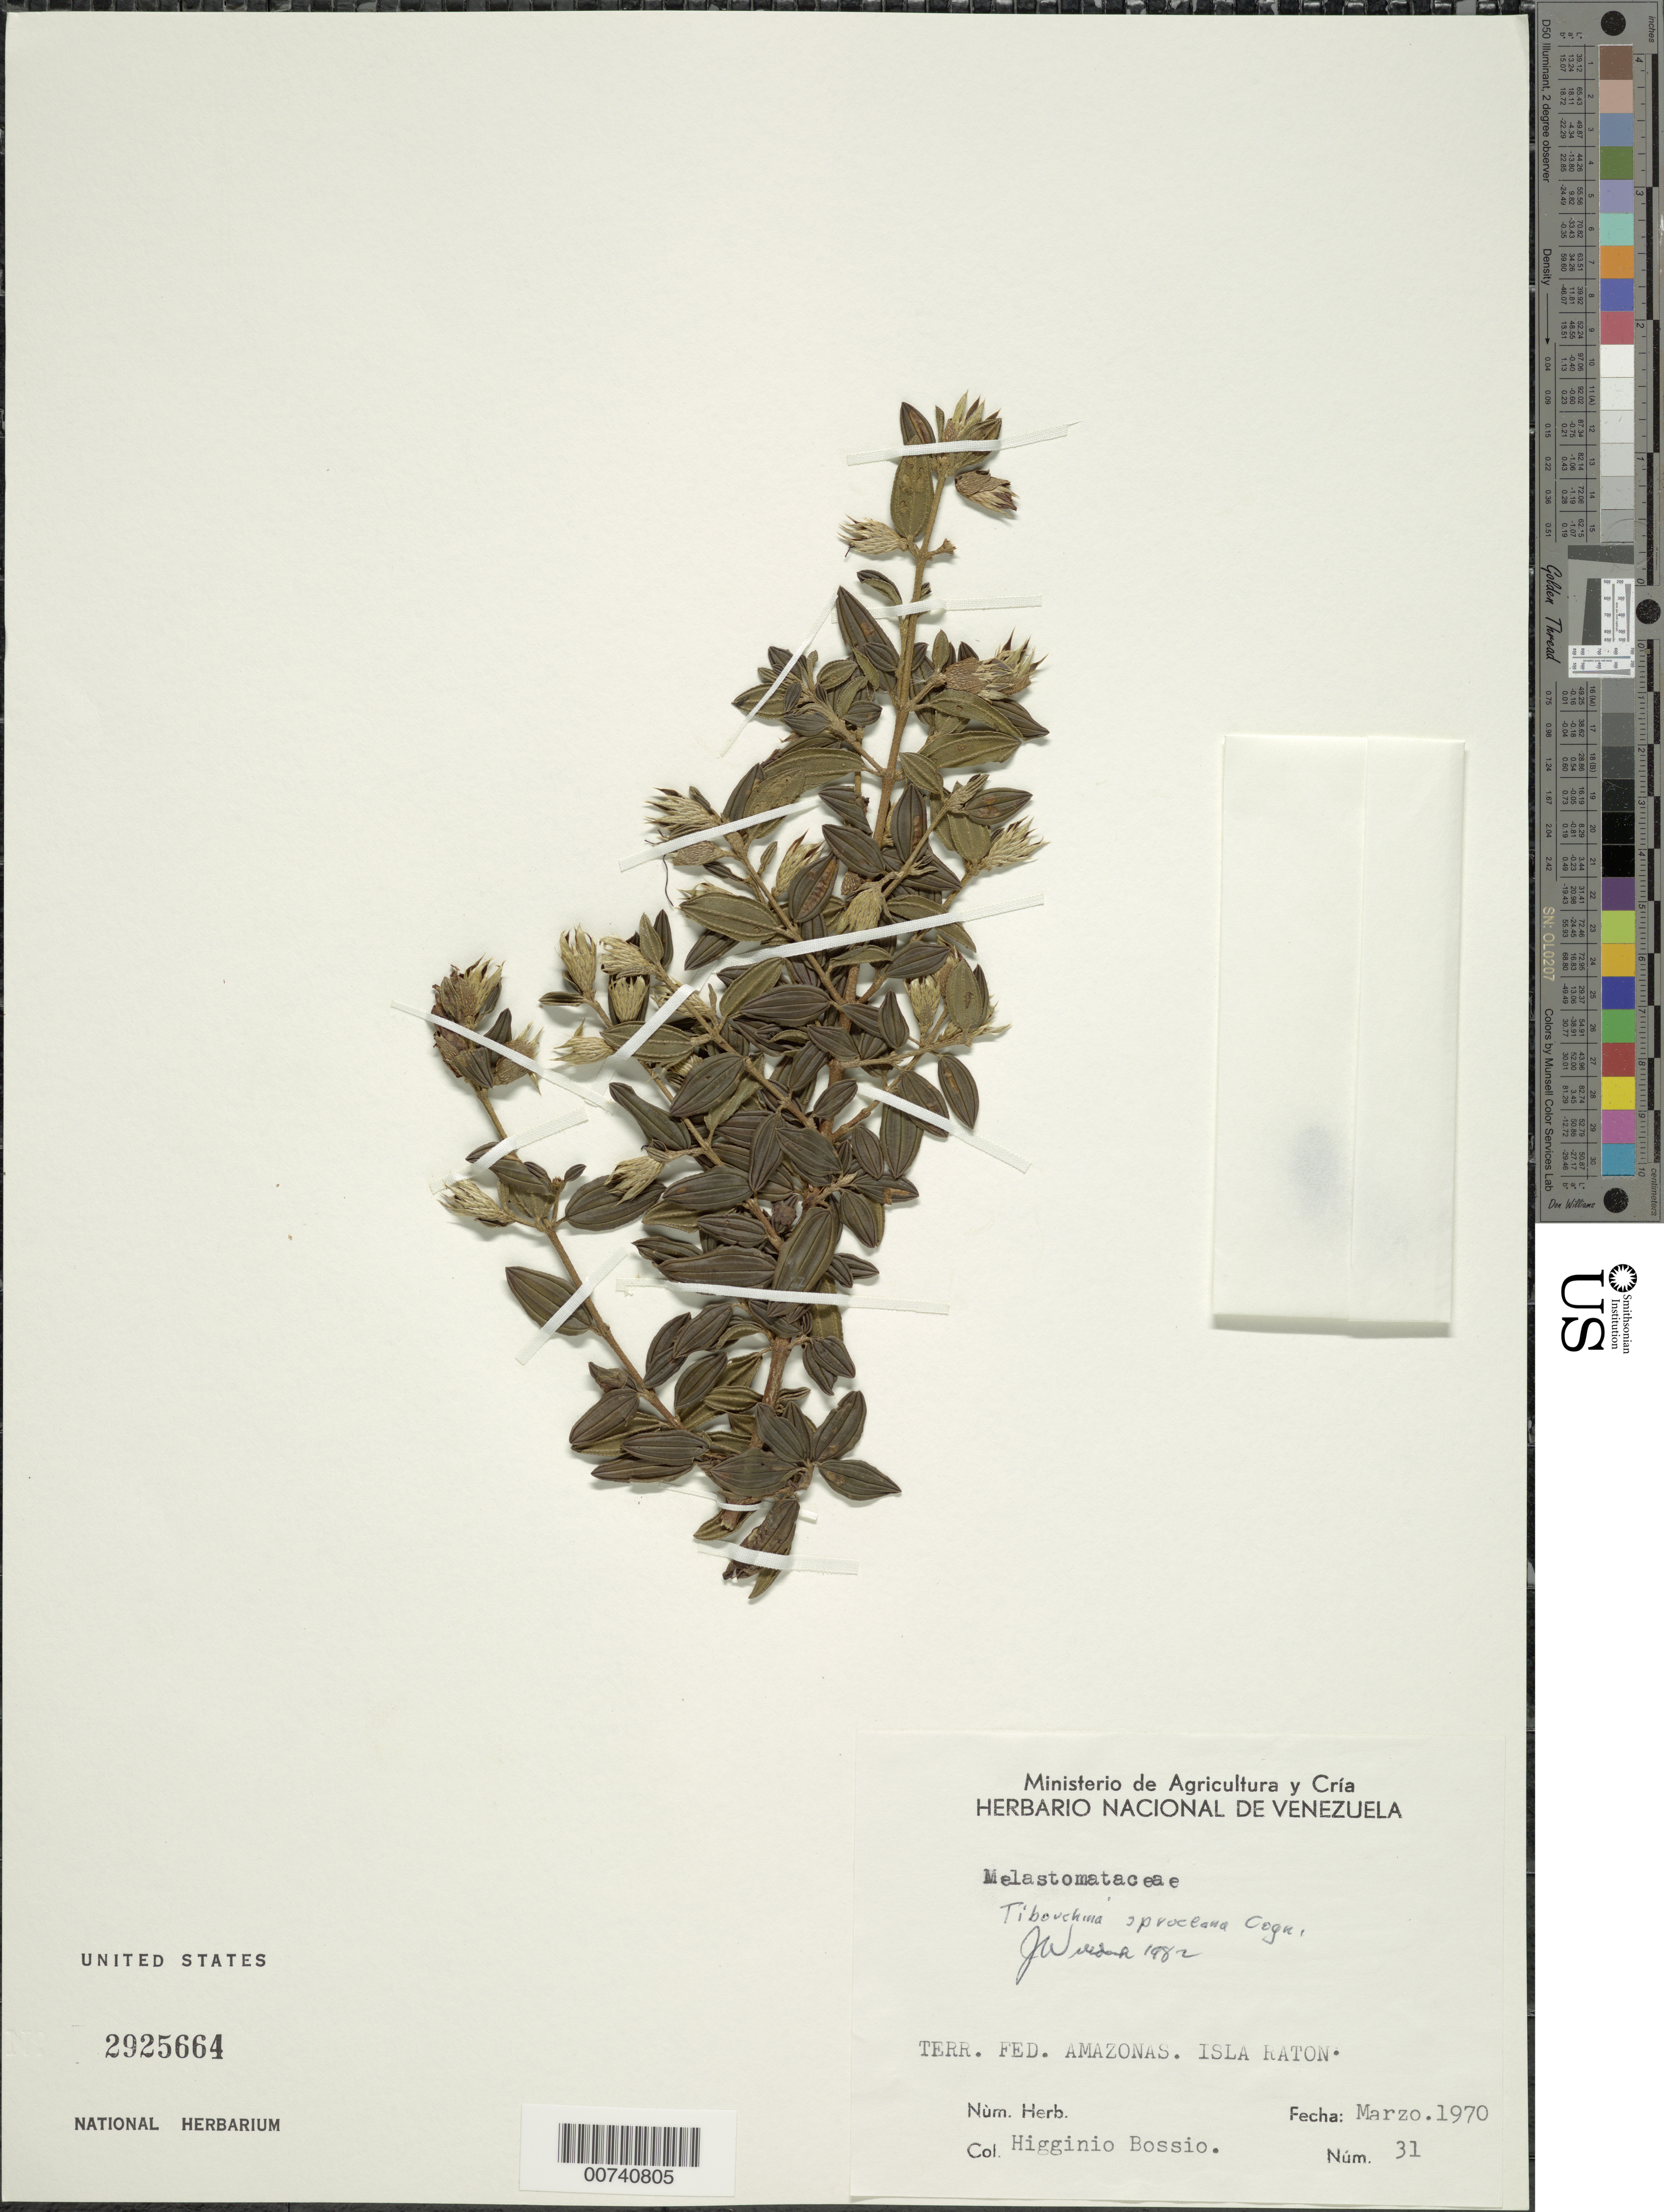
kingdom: Plantae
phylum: Tracheophyta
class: Magnoliopsida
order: Myrtales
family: Melastomataceae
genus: Tibouchina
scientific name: Tibouchina spruceana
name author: Cogn.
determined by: Wurdack, John J., (US), US (UNITED STATES)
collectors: H. Bossio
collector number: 31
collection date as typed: Mar-70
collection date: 1970-03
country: Venezuela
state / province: Amazonas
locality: Isla Ratón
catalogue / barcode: US 2925664